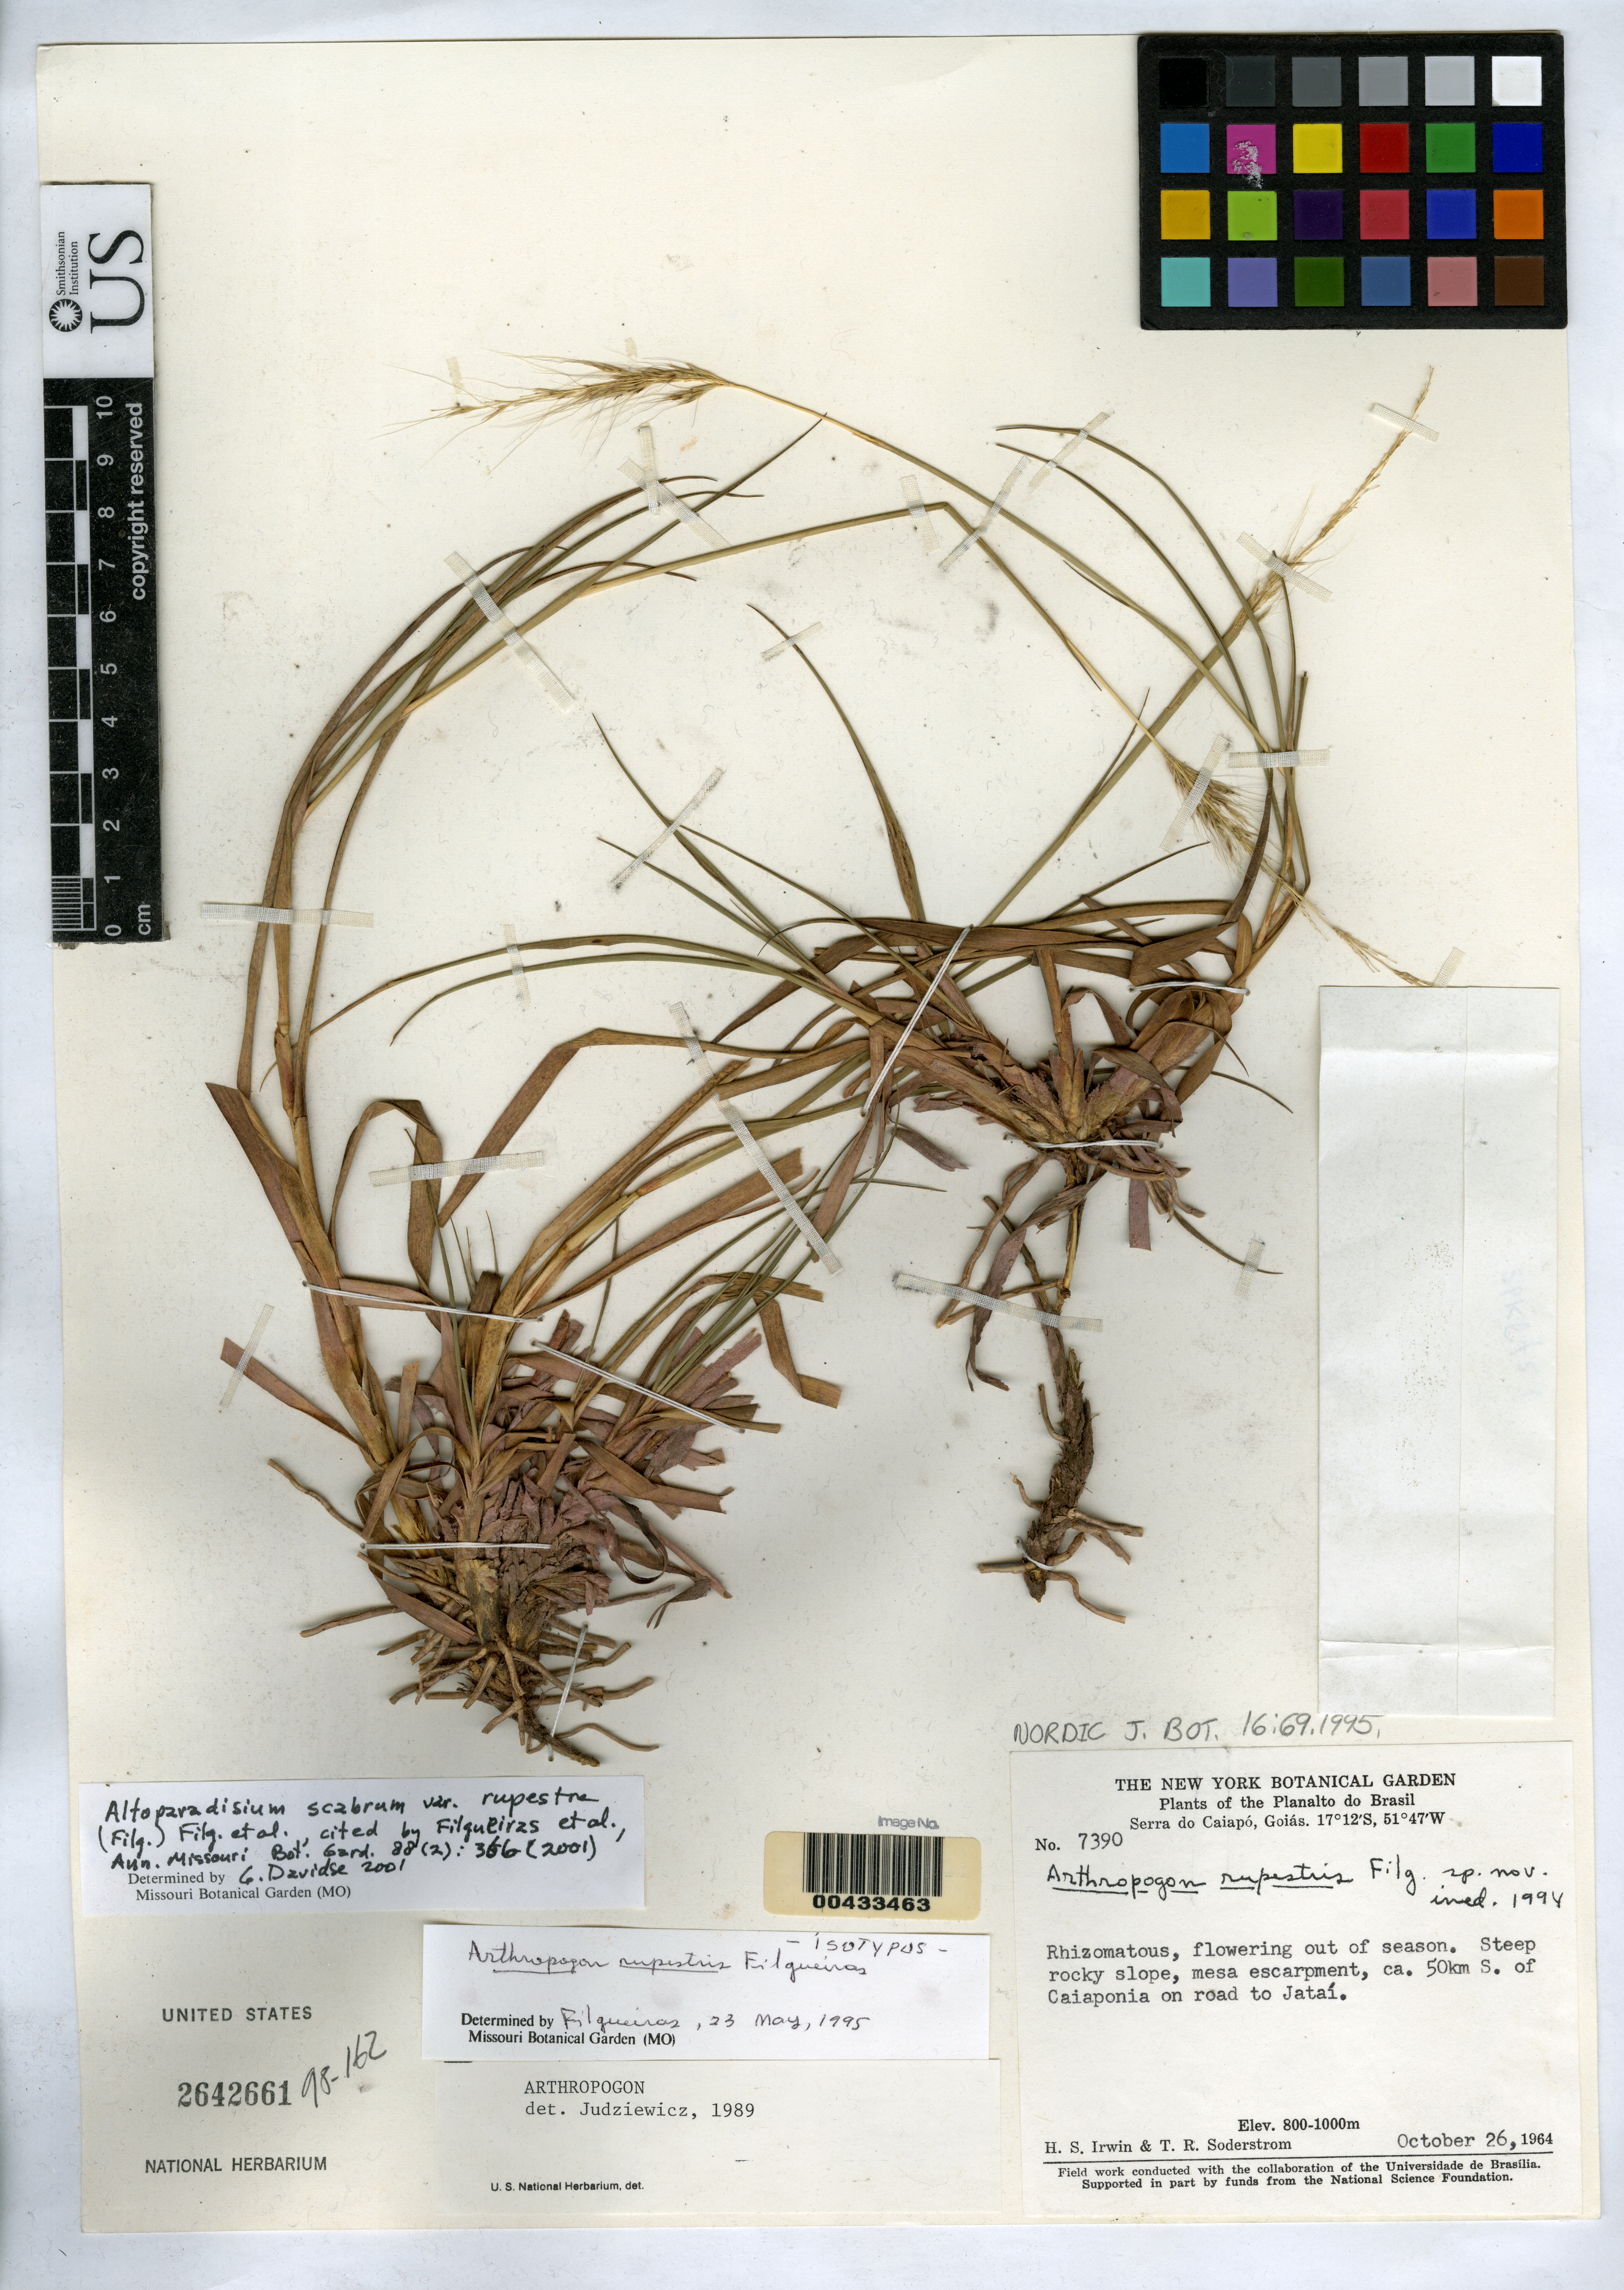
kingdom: Plantae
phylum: Tracheophyta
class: Liliopsida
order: Poales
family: Poaceae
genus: Arthropogon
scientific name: Arthropogon ruprestis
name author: Filg.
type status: Isotype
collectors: H. Irwin & T. R. Soderstrom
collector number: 7390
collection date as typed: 26 Oct 1964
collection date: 1964-10-26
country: Brazil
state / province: Goiás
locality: Serra do Caiapo, ca. 50 mi of Caiaponia on road to Jatai.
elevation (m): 800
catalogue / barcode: US 2642661